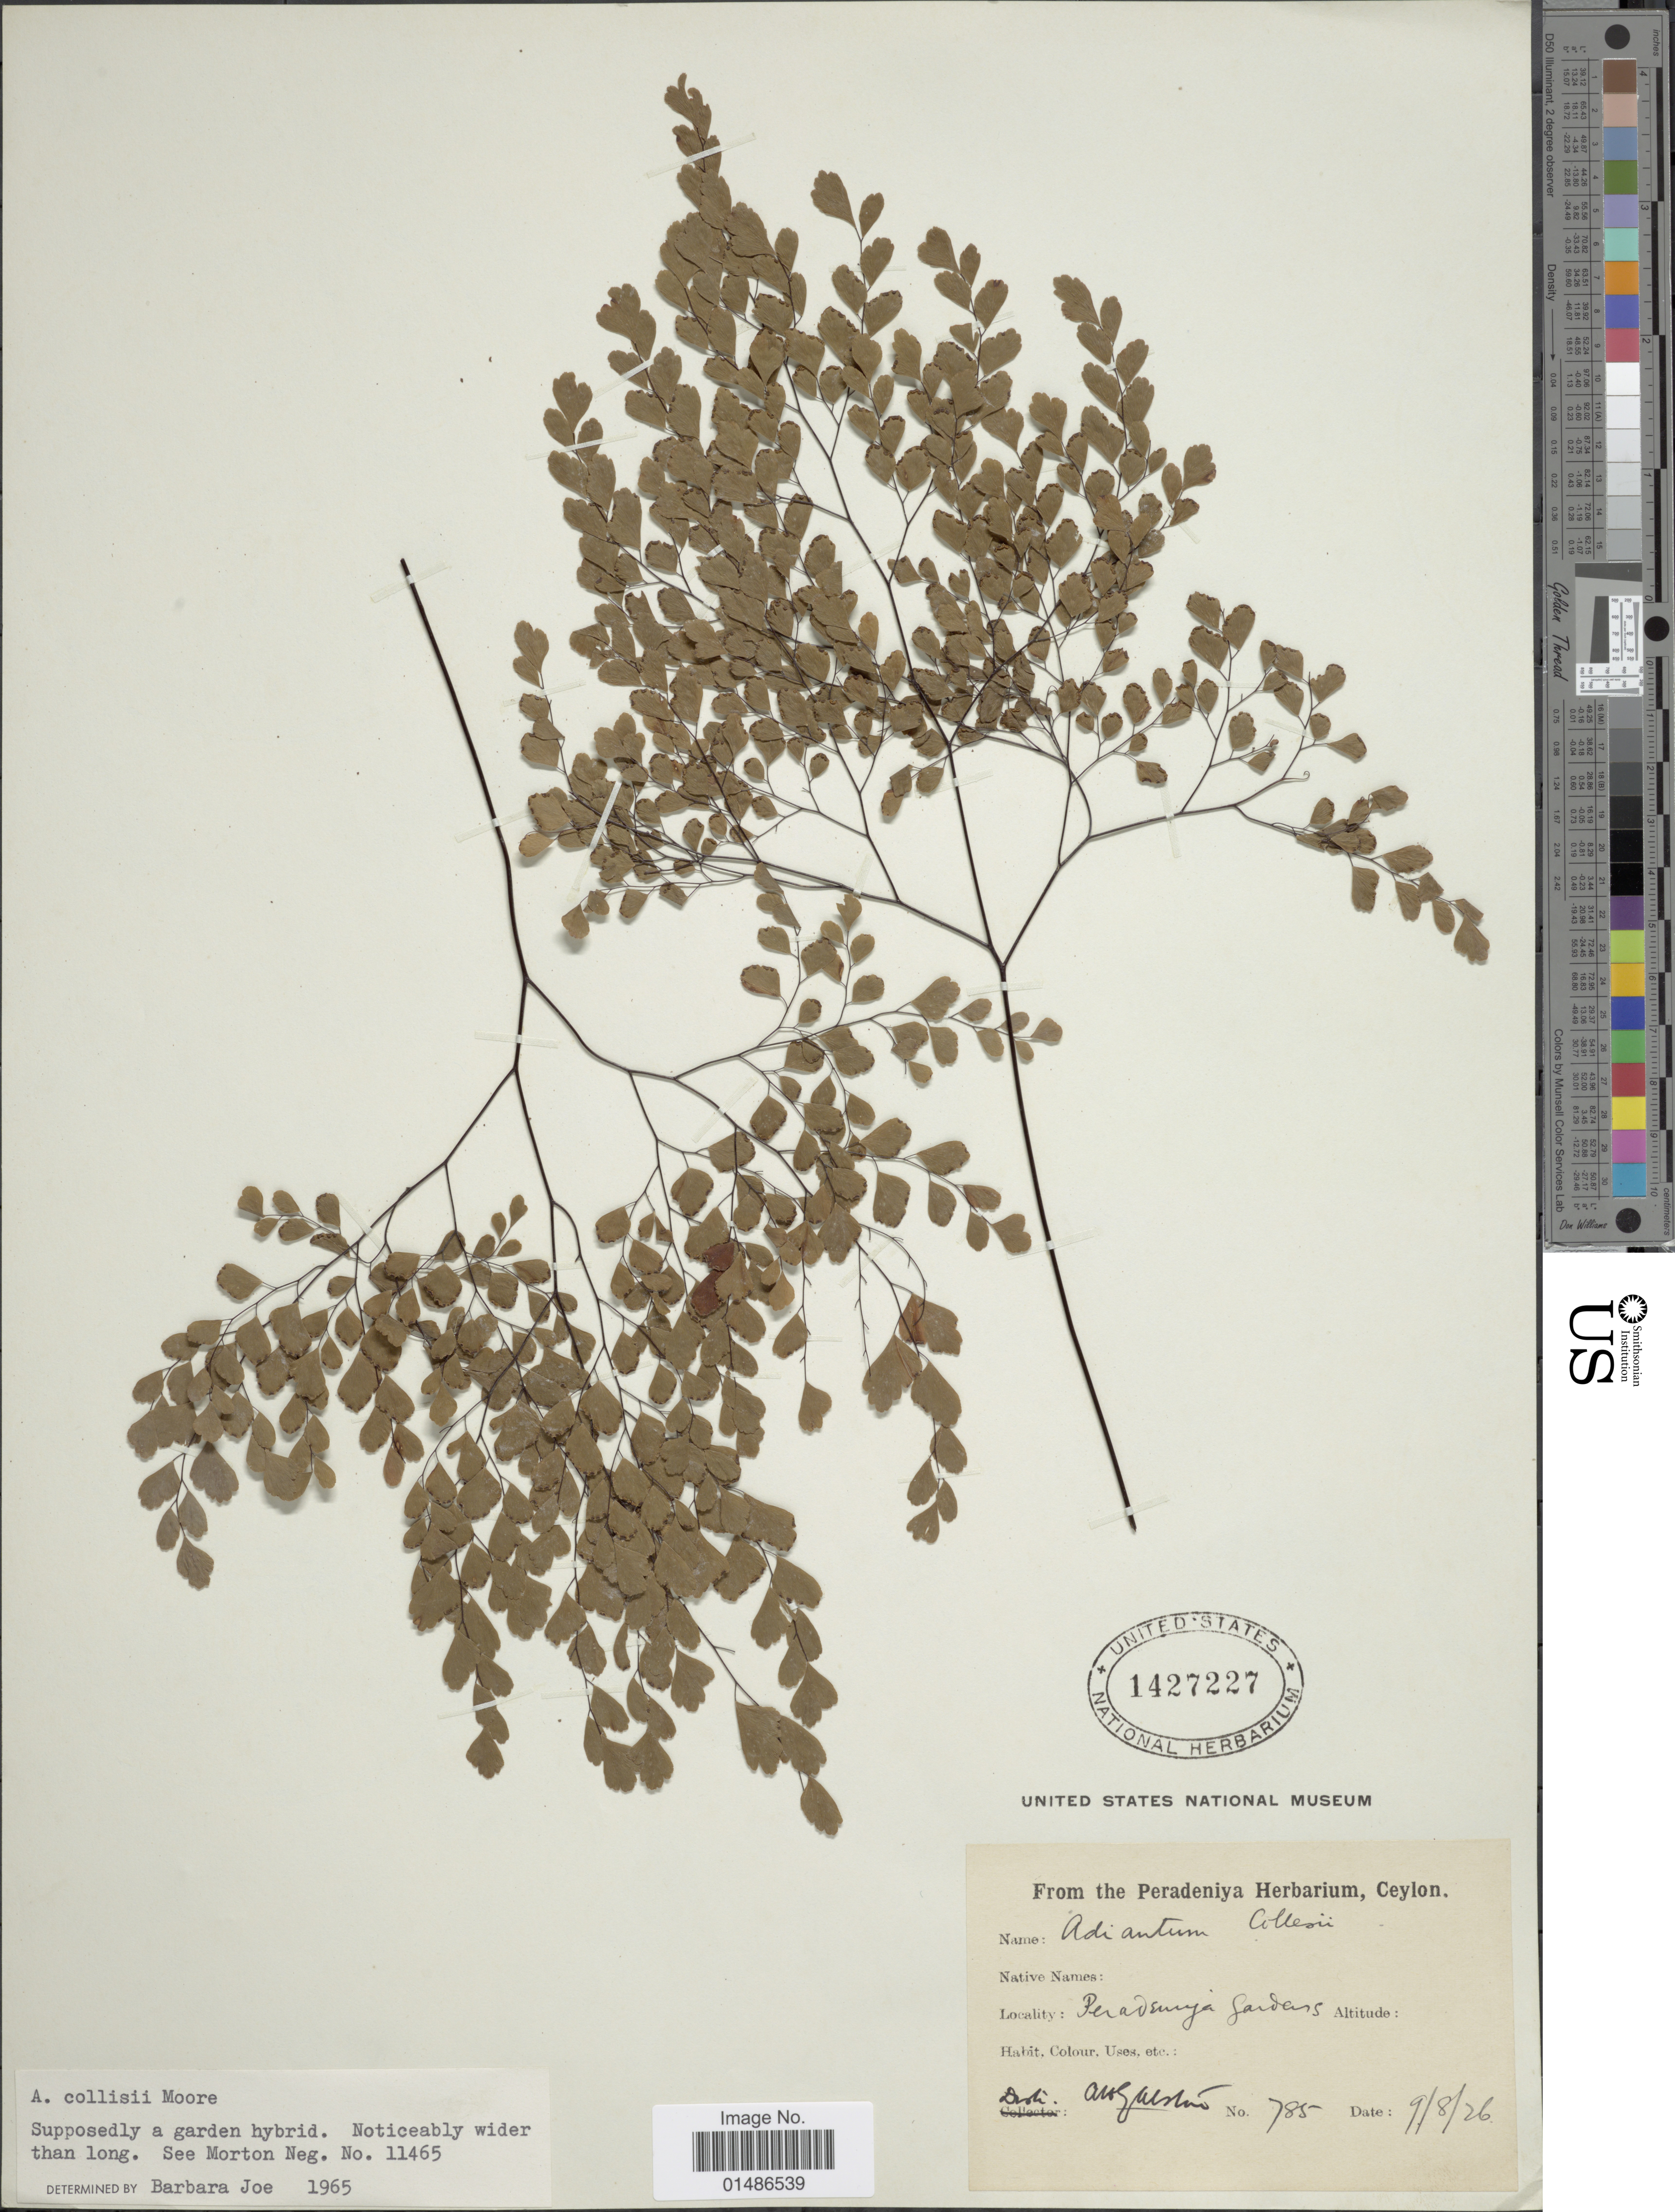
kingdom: Plantae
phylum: Tracheophyta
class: Polypodiopsida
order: Polypodiales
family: Pteridaceae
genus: Adiantum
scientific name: Adiantum collisii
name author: H.J. Veitch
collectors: ex herb. Peradeniya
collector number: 785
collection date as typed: Transcribed d/m/y: 9/8/26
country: Sri Lanka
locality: Peradeniya Gardens. Distr. Arogalston. [interpreted]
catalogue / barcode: US 1427227